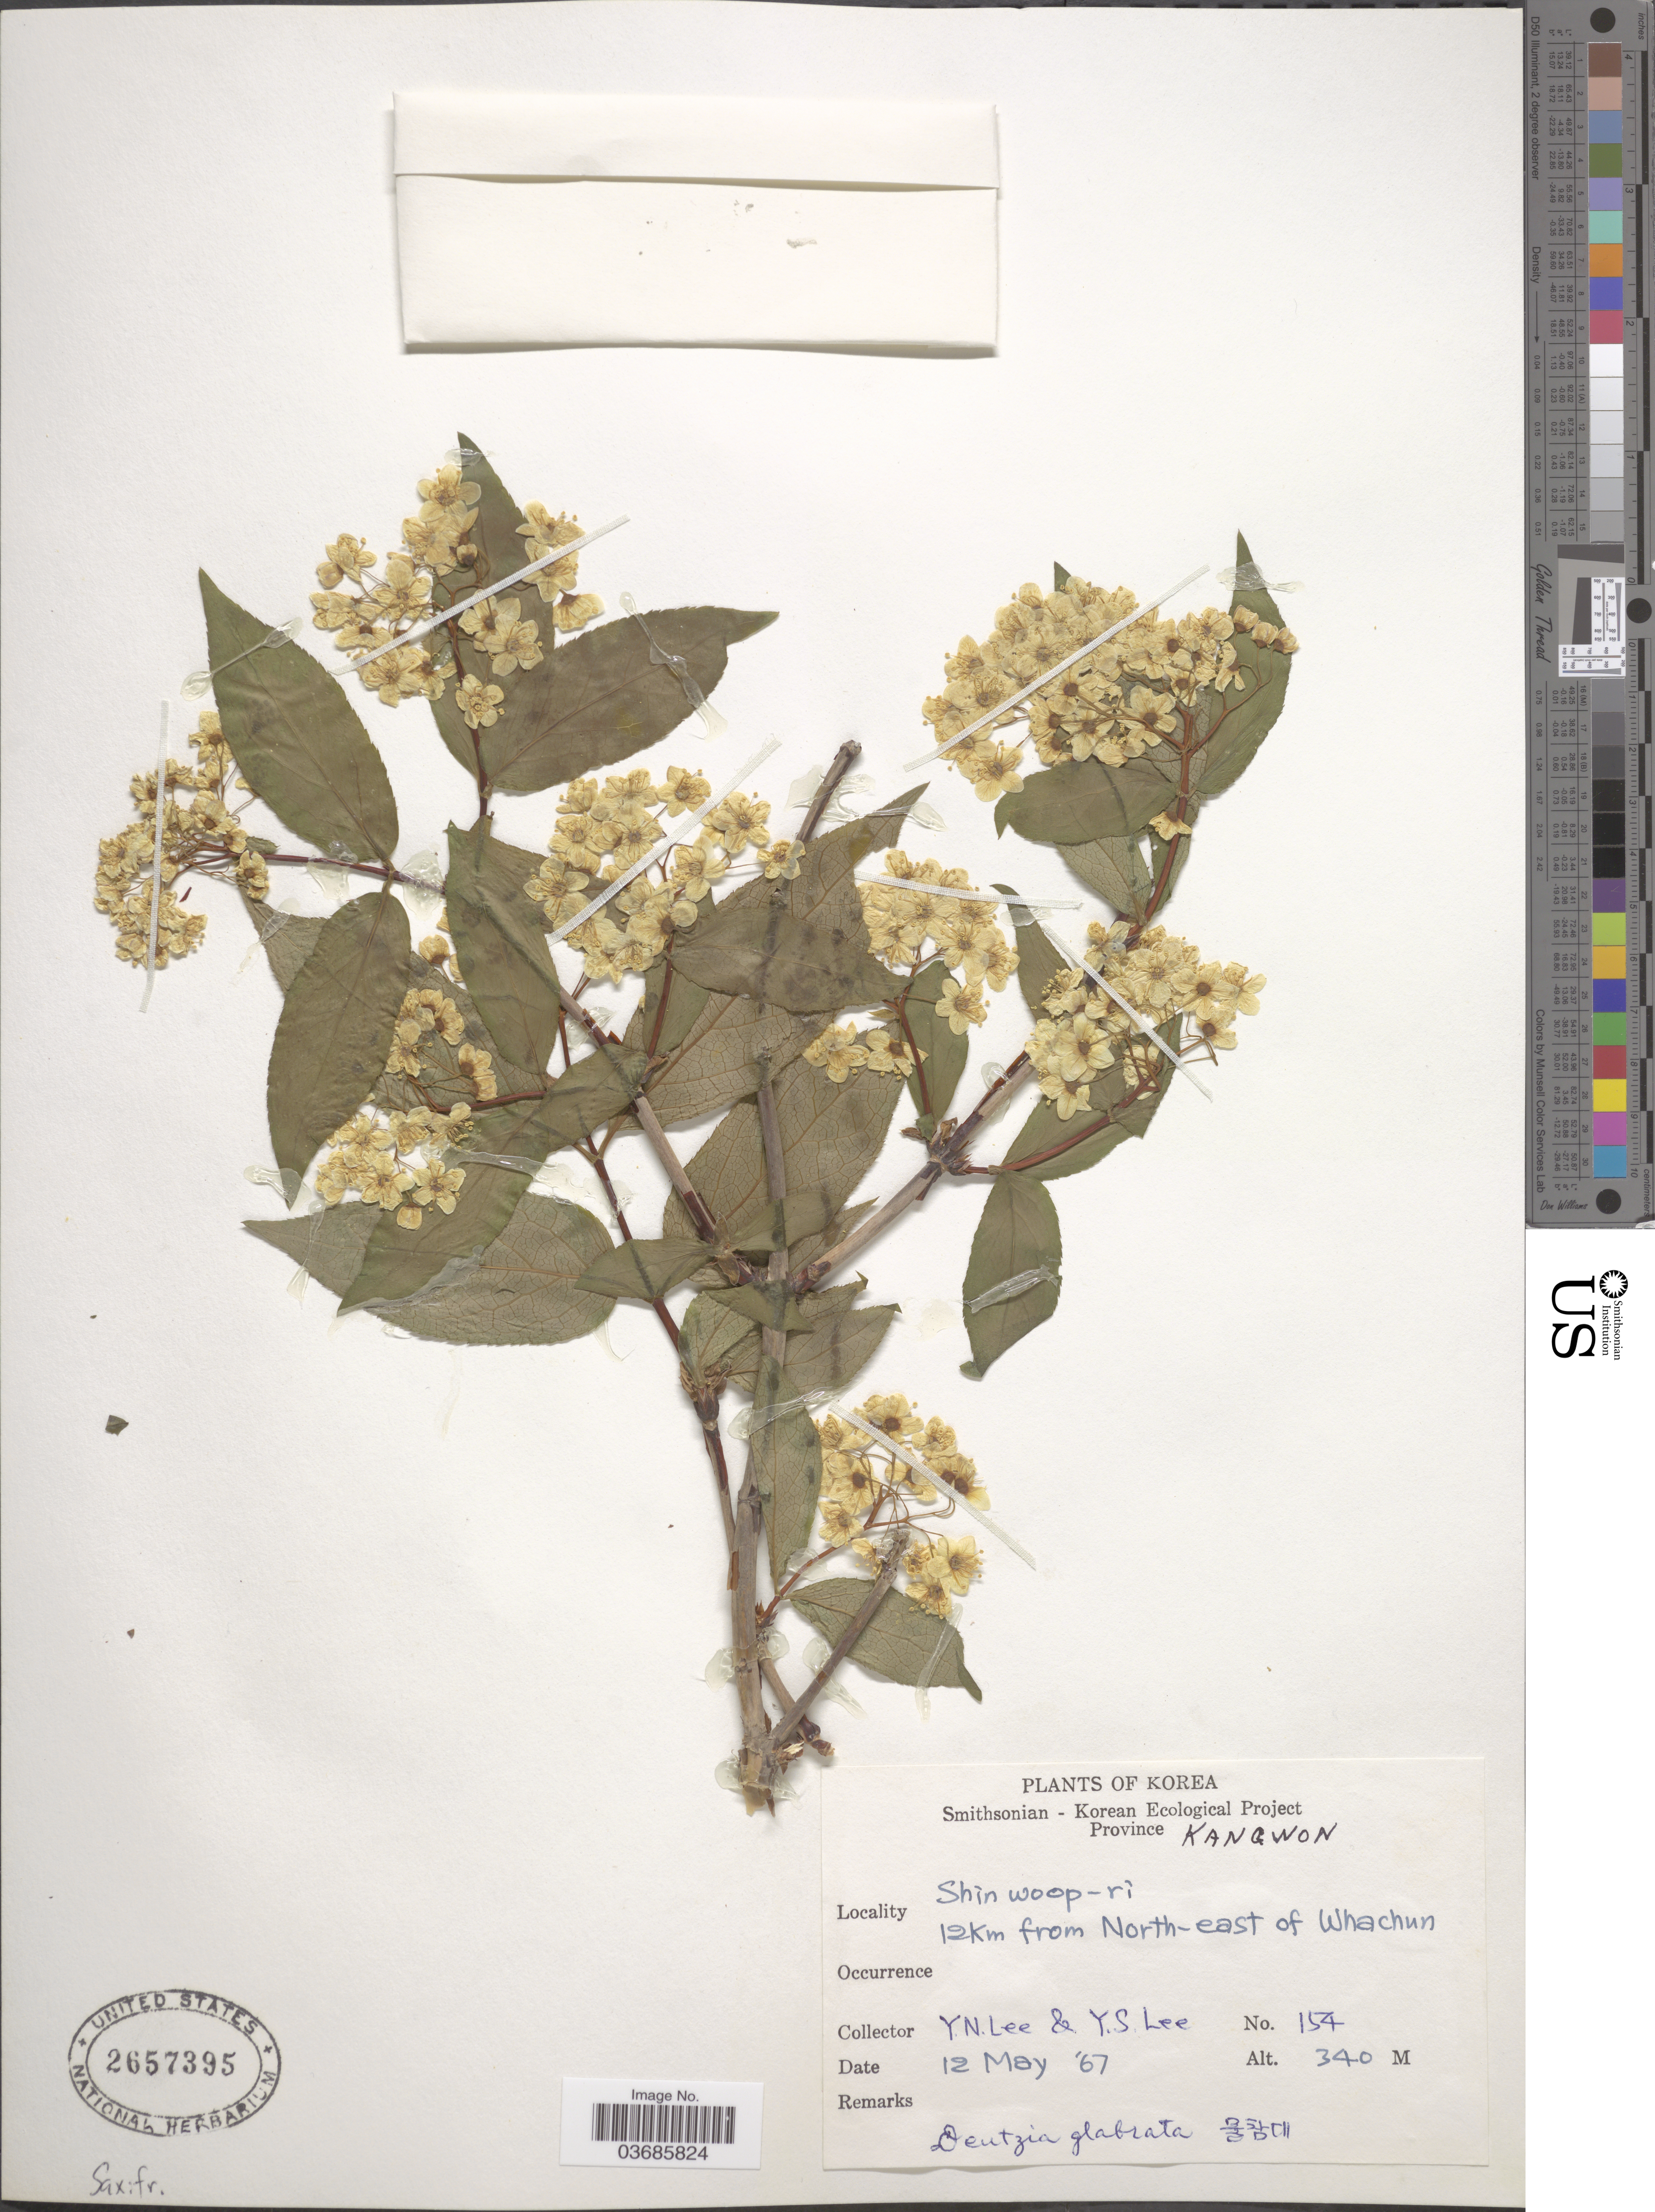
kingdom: Plantae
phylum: Tracheophyta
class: Magnoliopsida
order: Cornales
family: Hydrangeaceae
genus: Deutzia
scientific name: Deutzia glabrata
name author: Kom.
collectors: Y. N. Lee & Y. S. Lee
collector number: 154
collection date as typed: Transcribed d/m/y: 12/5/67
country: North Korea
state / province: Kangwon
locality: Shin woop-ri. 12 km from North-east of Whachun.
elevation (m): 340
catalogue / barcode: US 2657395